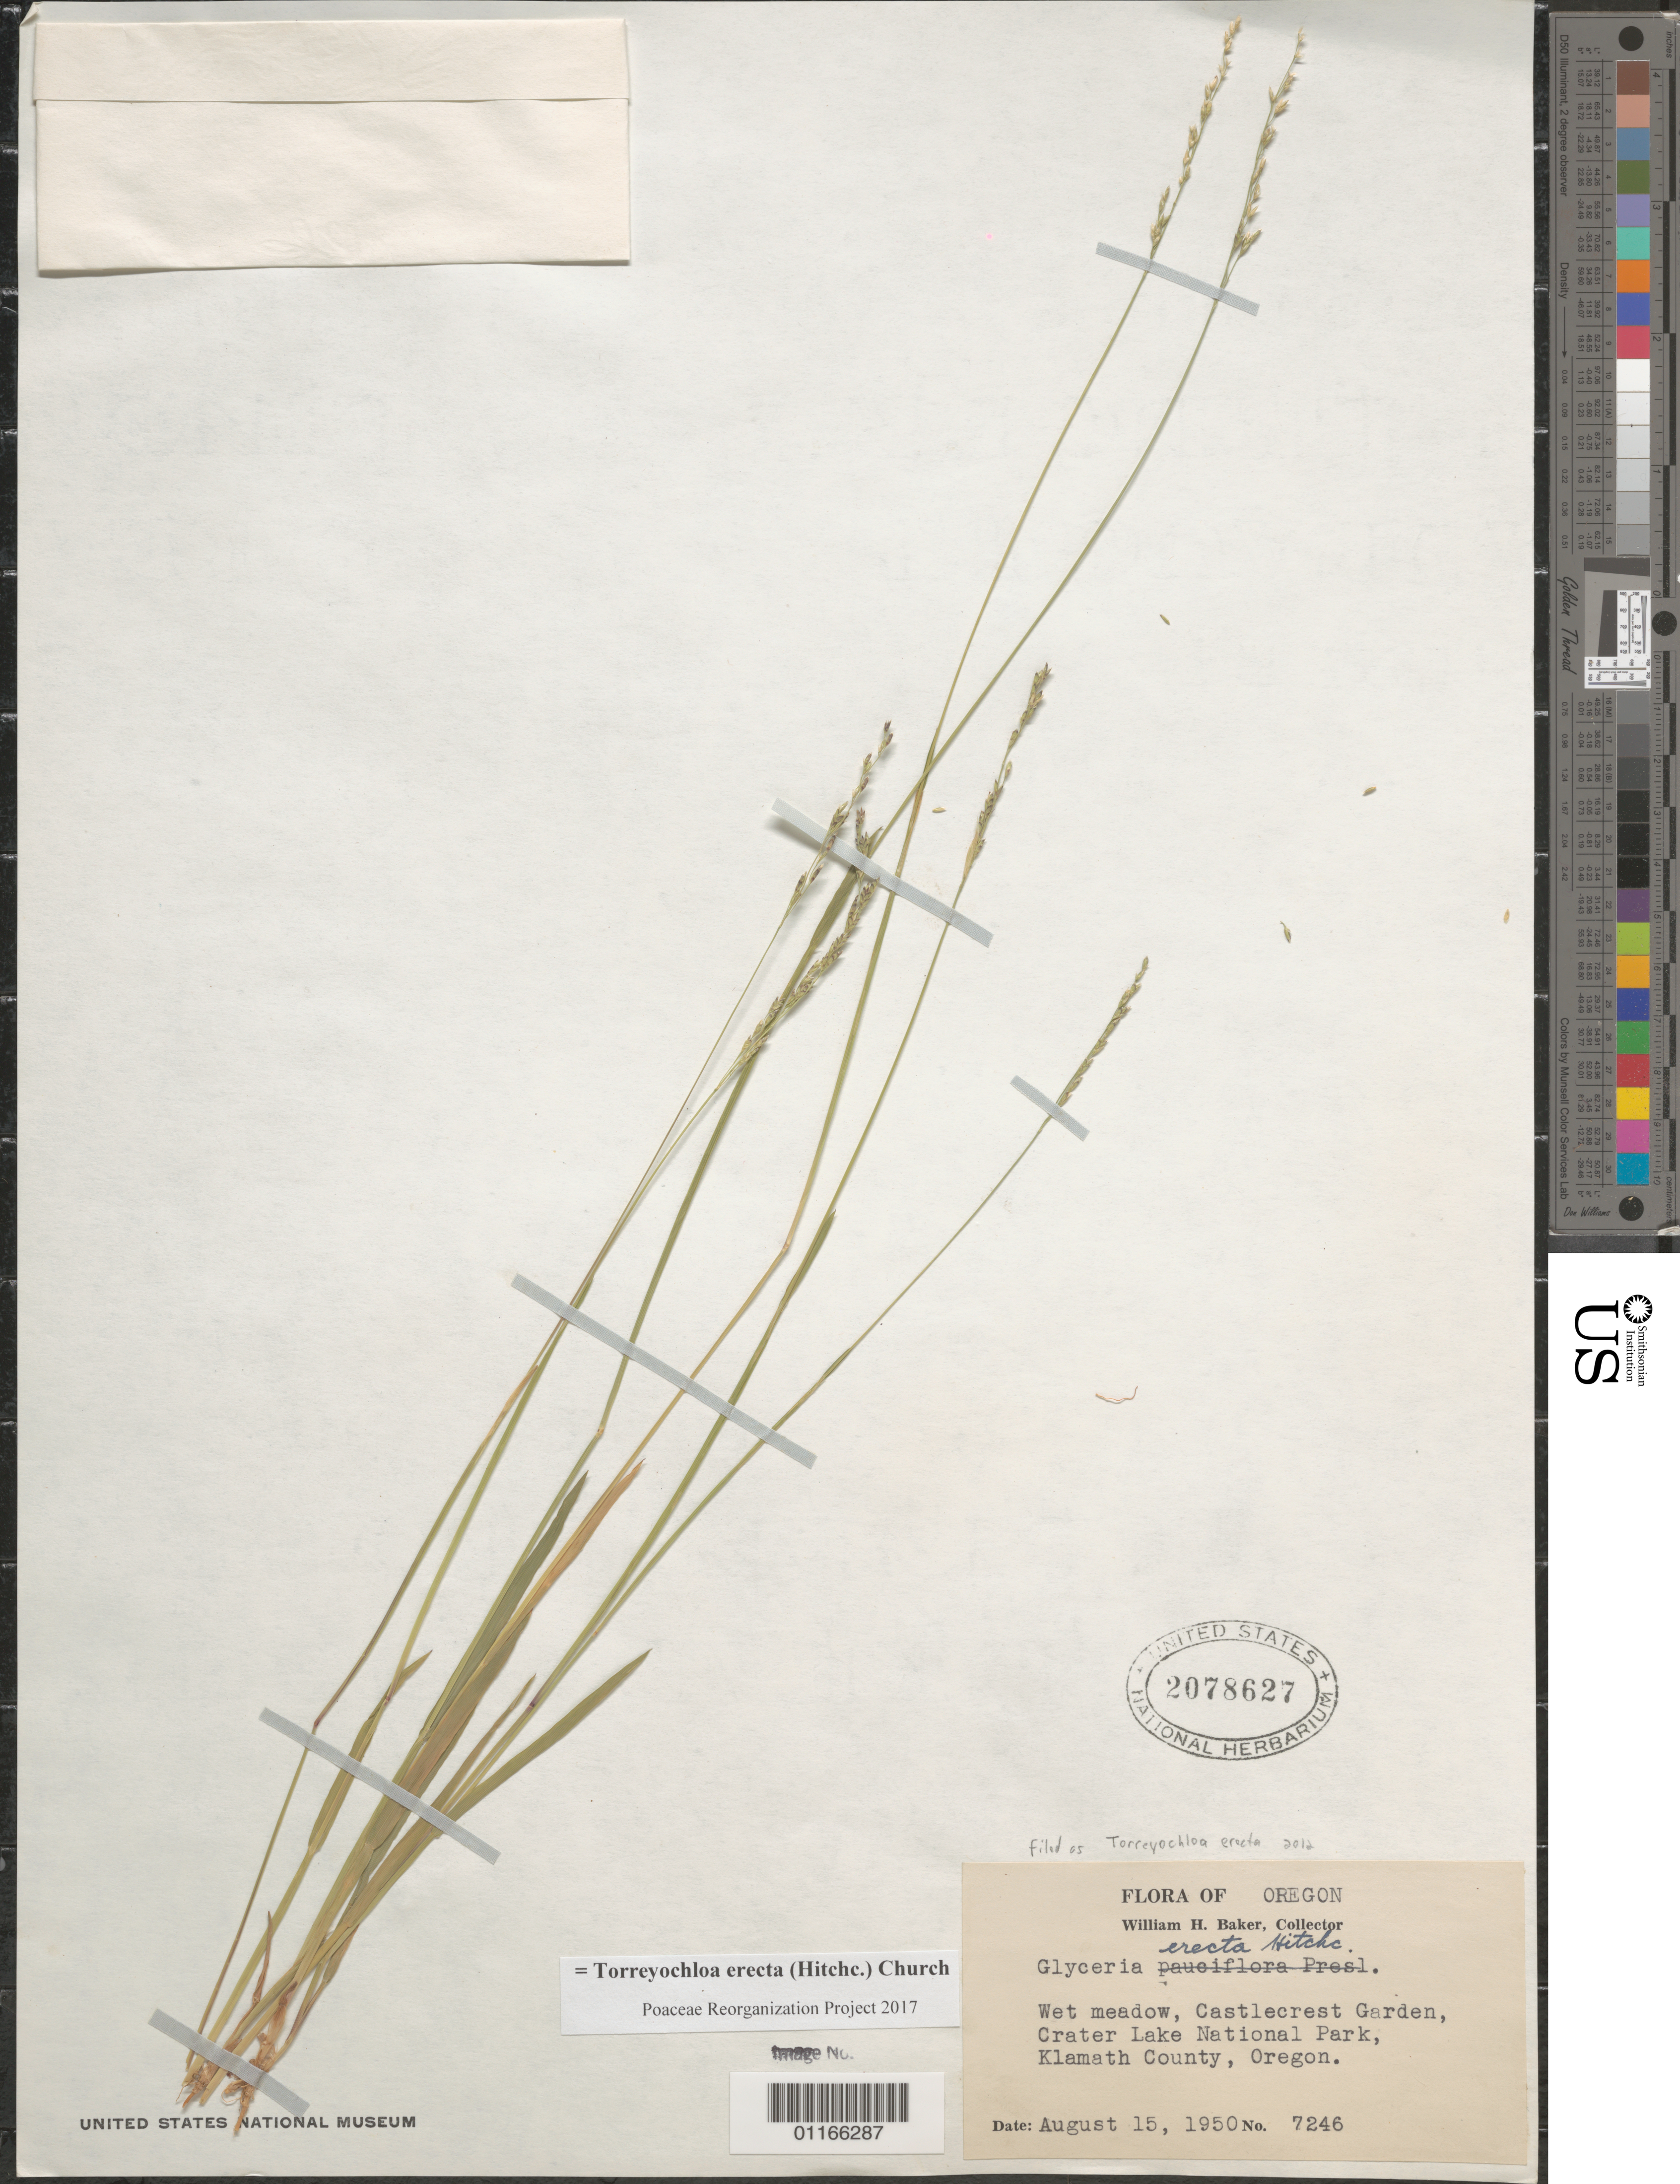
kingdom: Plantae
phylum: Tracheophyta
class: Liliopsida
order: Poales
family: Poaceae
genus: Torreyochloa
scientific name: Torreyochloa erecta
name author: (Hitchc.) G.L. Church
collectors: W. H. Baker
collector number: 7246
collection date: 1950-08-15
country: United States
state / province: Oregon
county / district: Klamath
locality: Castlecrest Garden, Crater Lake National Park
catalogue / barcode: US 2078627